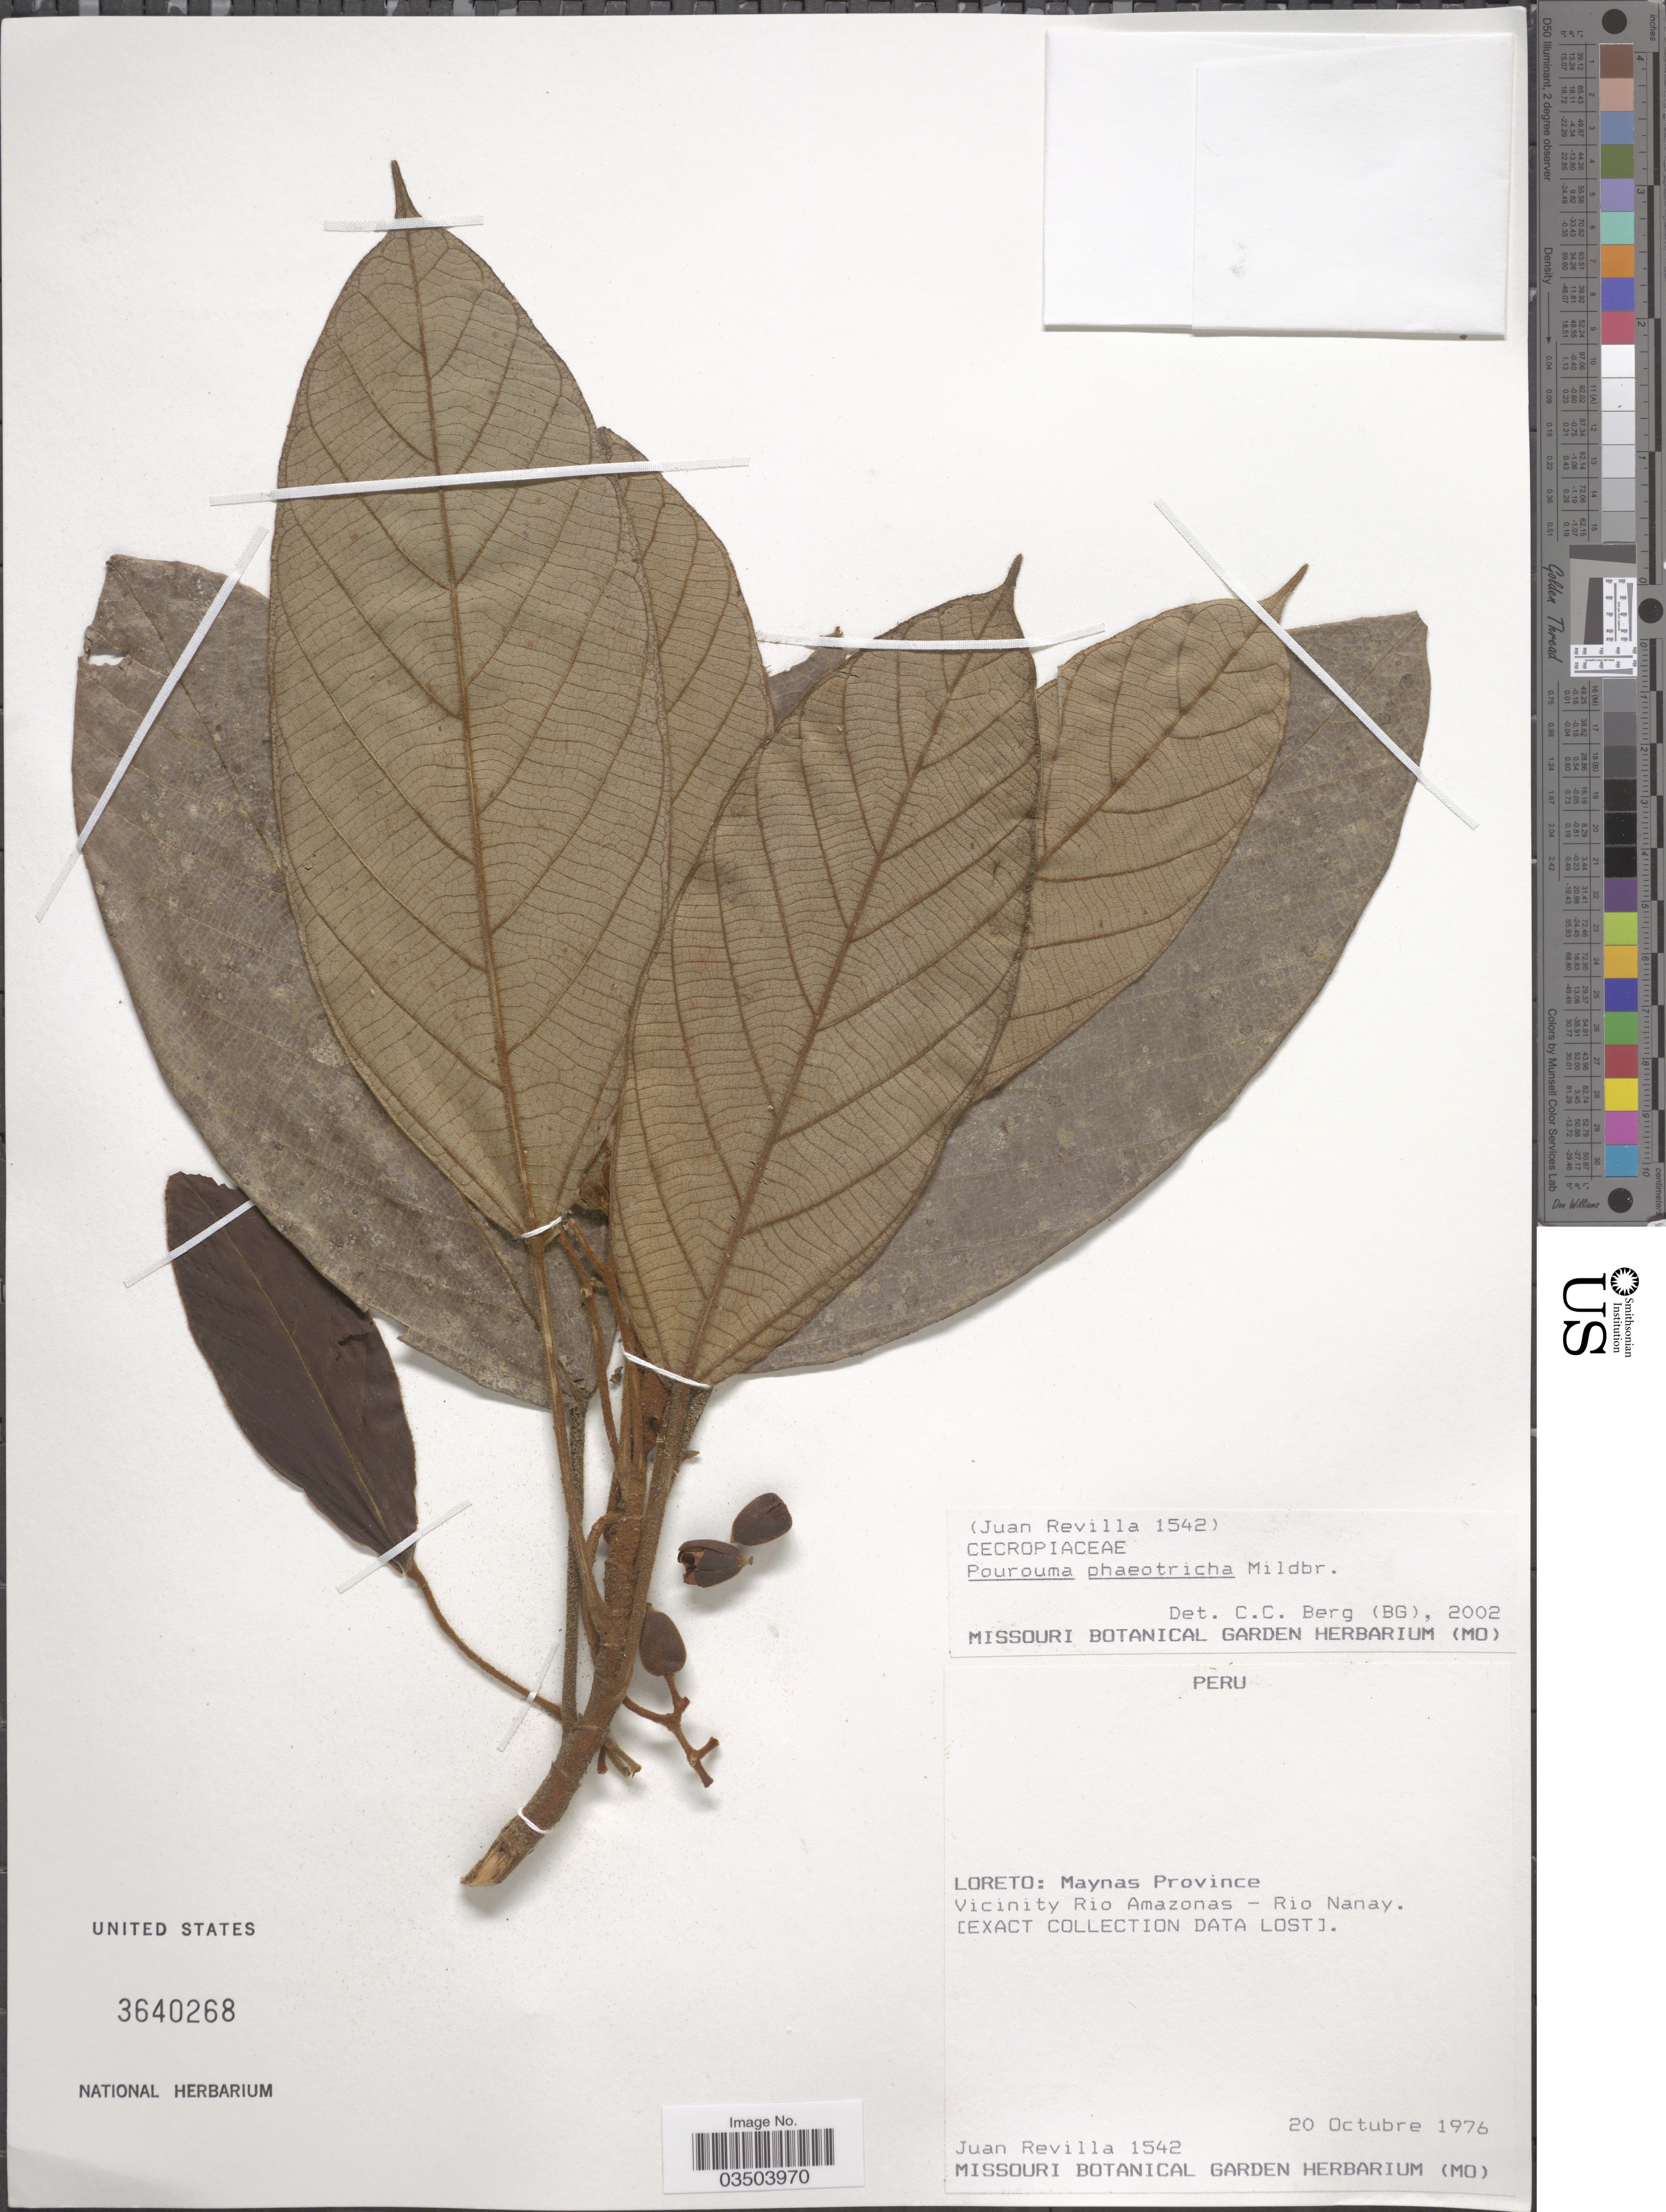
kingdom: Plantae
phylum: Tracheophyta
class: Magnoliopsida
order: Rosales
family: Urticaceae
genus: Pourouma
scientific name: Pourouma phaeotricha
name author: Mildbr.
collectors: J. Revilla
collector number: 1542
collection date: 1976-10-20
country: Peru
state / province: Loreto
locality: Maynas Province. Vicinity Rio Amazonas - Rio Nanay.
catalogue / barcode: US 3640268